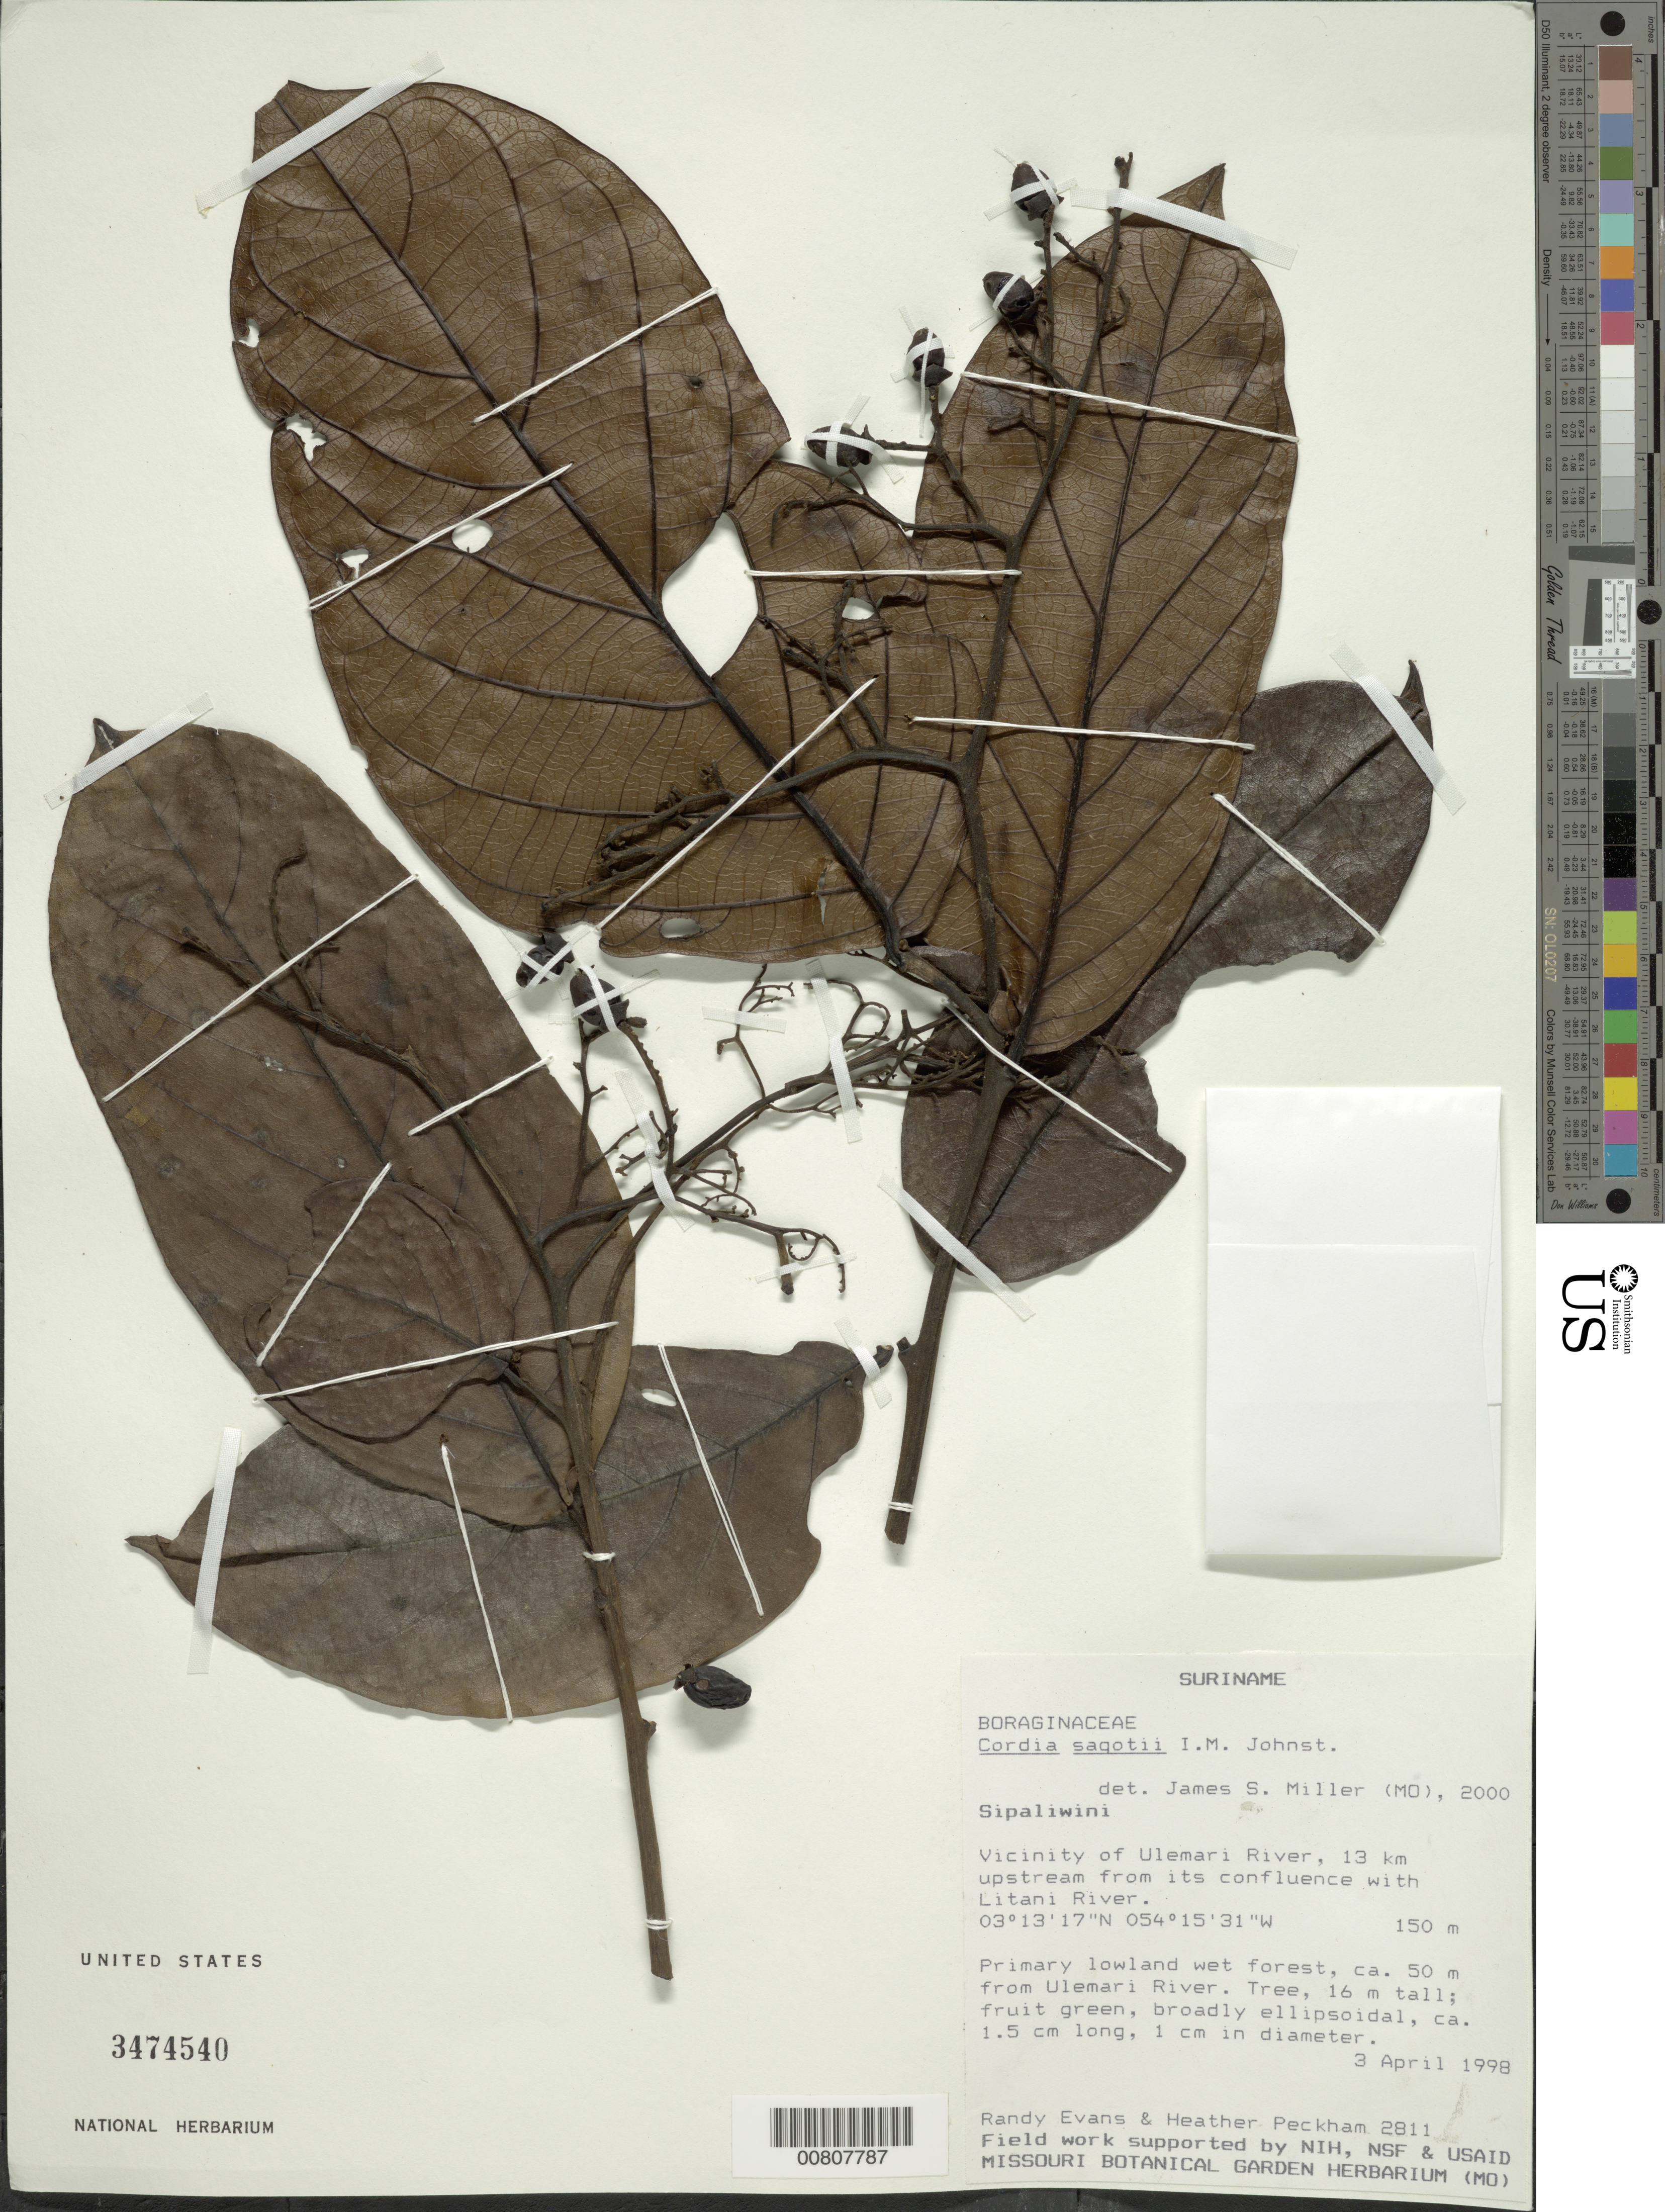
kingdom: Plantae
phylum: Tracheophyta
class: Magnoliopsida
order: Boraginales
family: Cordiaceae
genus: Cordia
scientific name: Cordia sagotii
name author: I.M. Johnst.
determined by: Miller, James S., (MO), Missouri Botanical Garden (UNITED STATES)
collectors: R. Evans & H. Peckham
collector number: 2811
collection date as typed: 3-Apr-98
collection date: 1998-04-03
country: Suriname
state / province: Sipaliwini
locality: Ulemari R., ca. 13 km upstream from confl. with Litani R.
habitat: Primary lowland wet forest, ca. 50m from Ulemari river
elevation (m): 150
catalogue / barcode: US 3474540